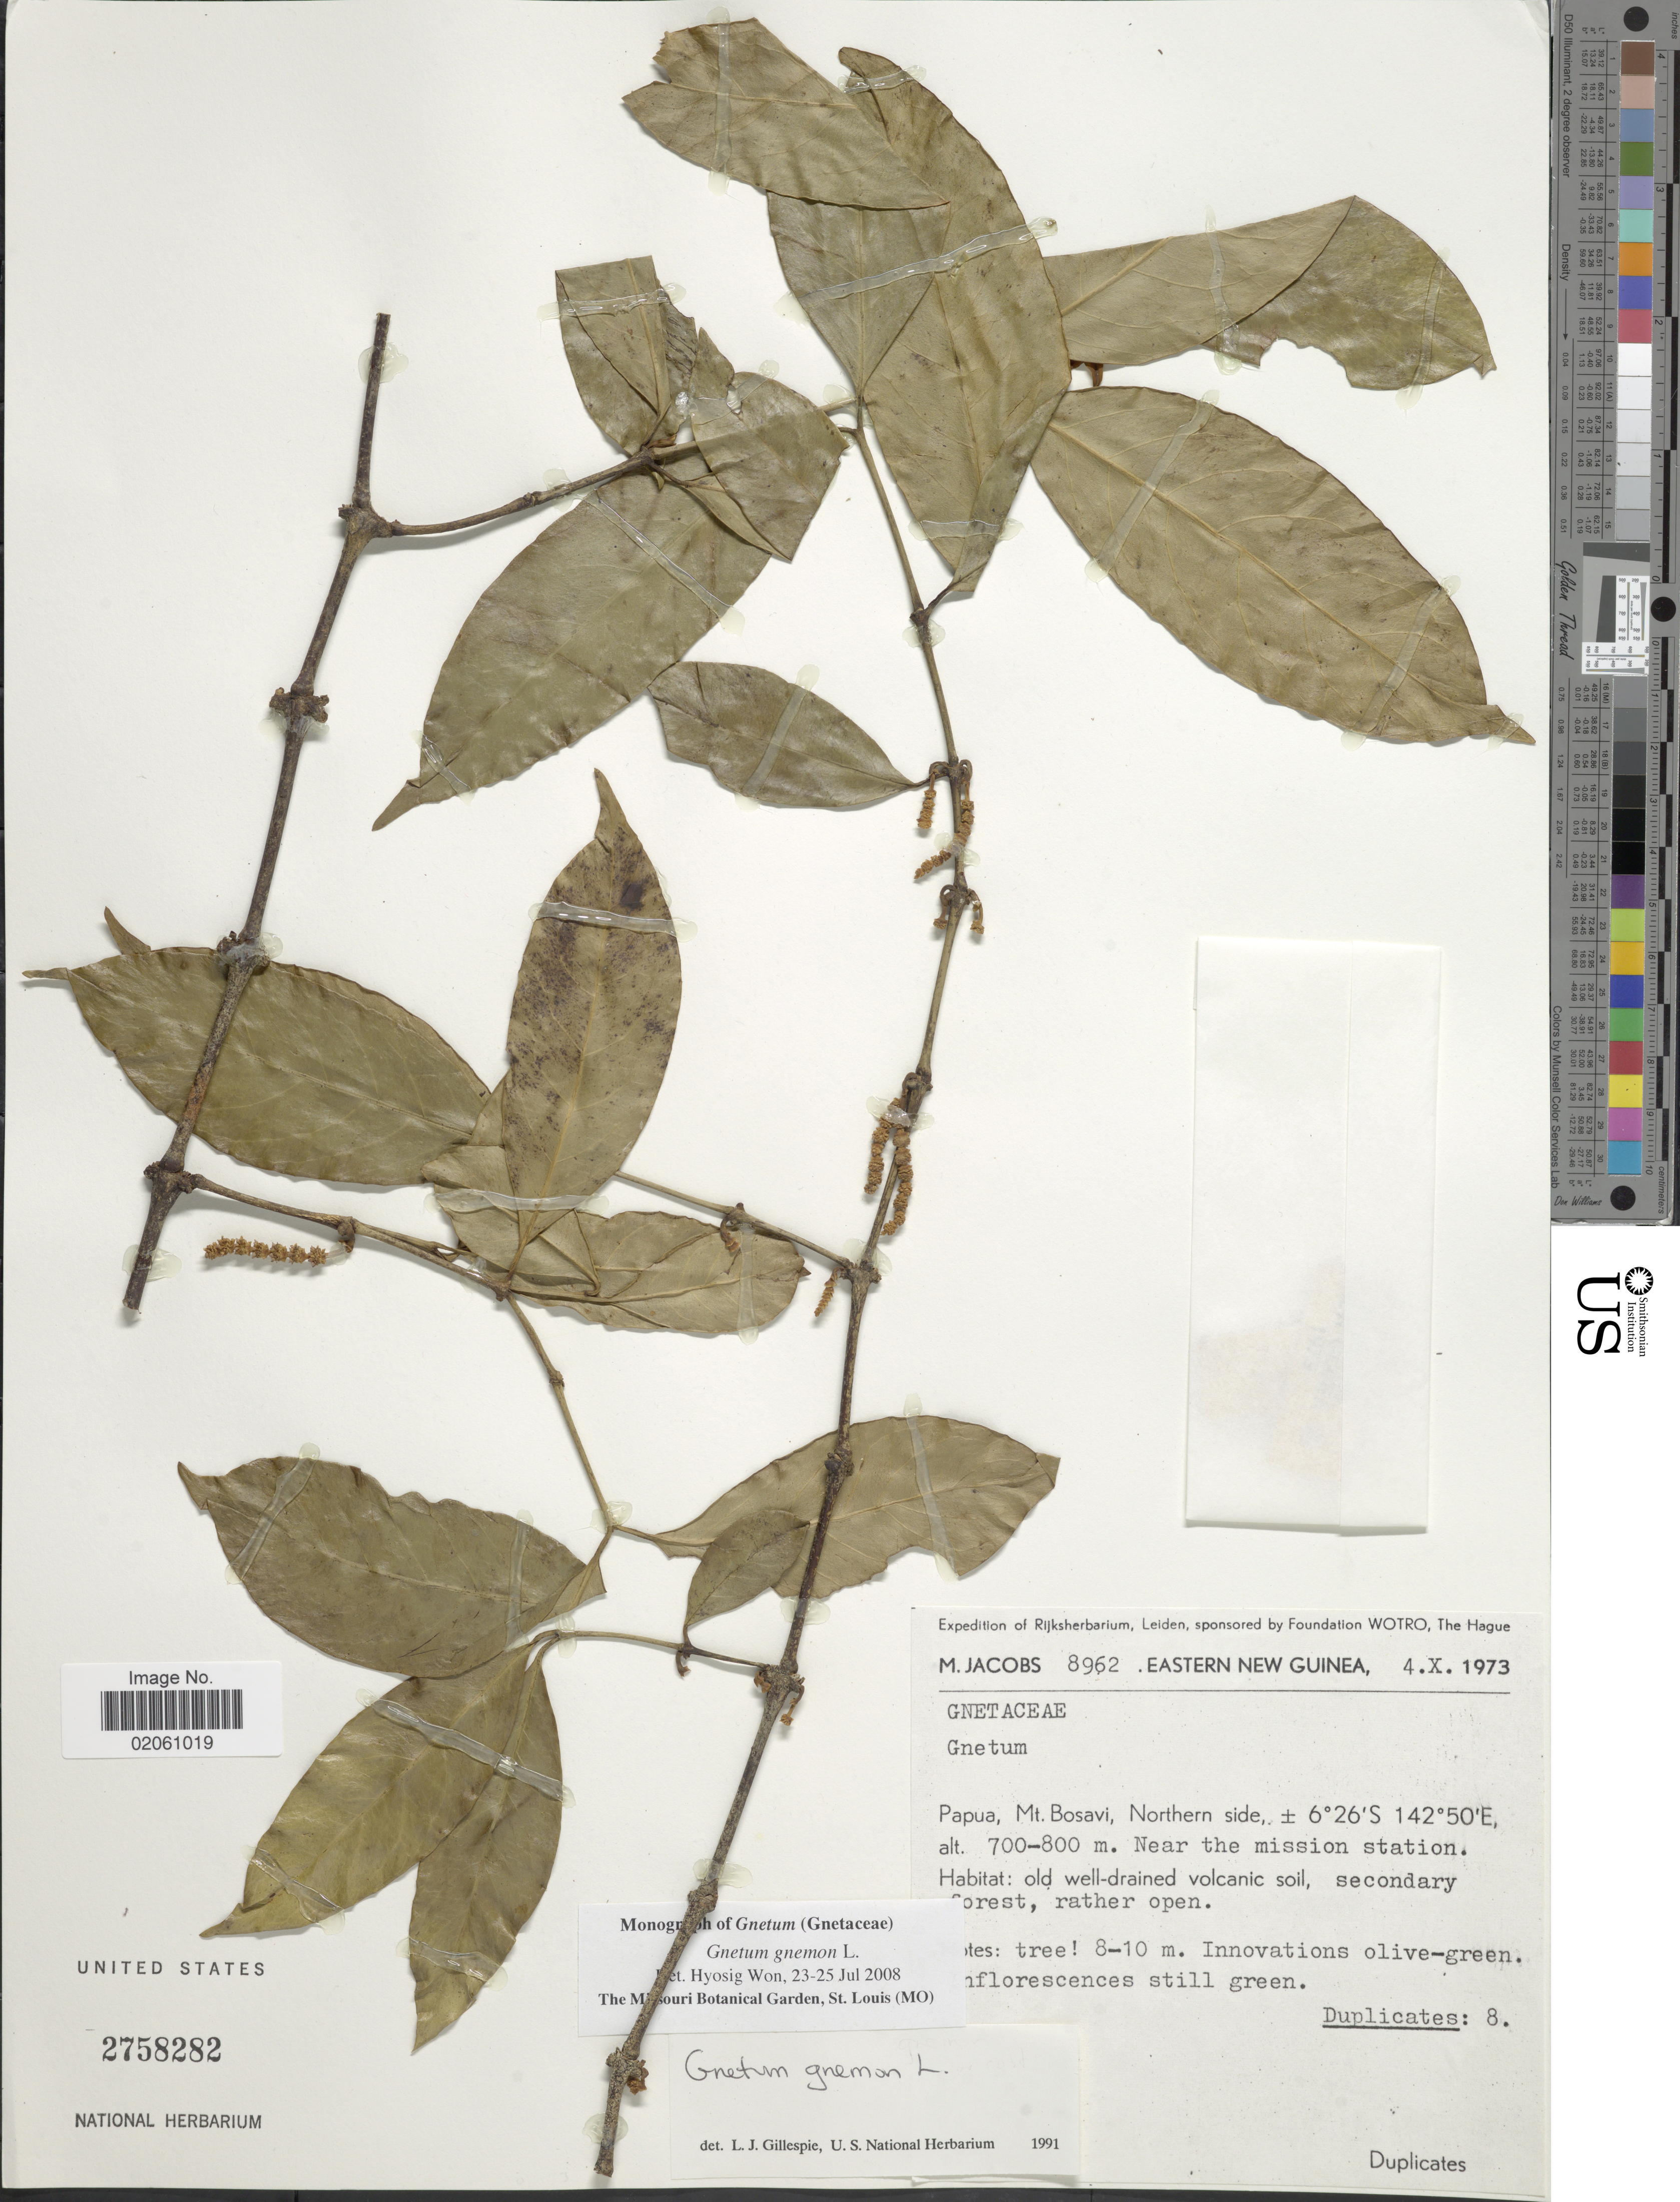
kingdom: Plantae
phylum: Tracheophyta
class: Gnetopsida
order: Gnetales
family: Gnetaceae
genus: Gnetum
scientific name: Gnetum gnemon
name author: L.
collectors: M. Jacobs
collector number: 8962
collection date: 1973-10-04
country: Papua New Guinea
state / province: Northern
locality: Eastern New Guinea, Mt. Bosavi, Northern side. Near the mission station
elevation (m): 700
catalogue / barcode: US 2758282